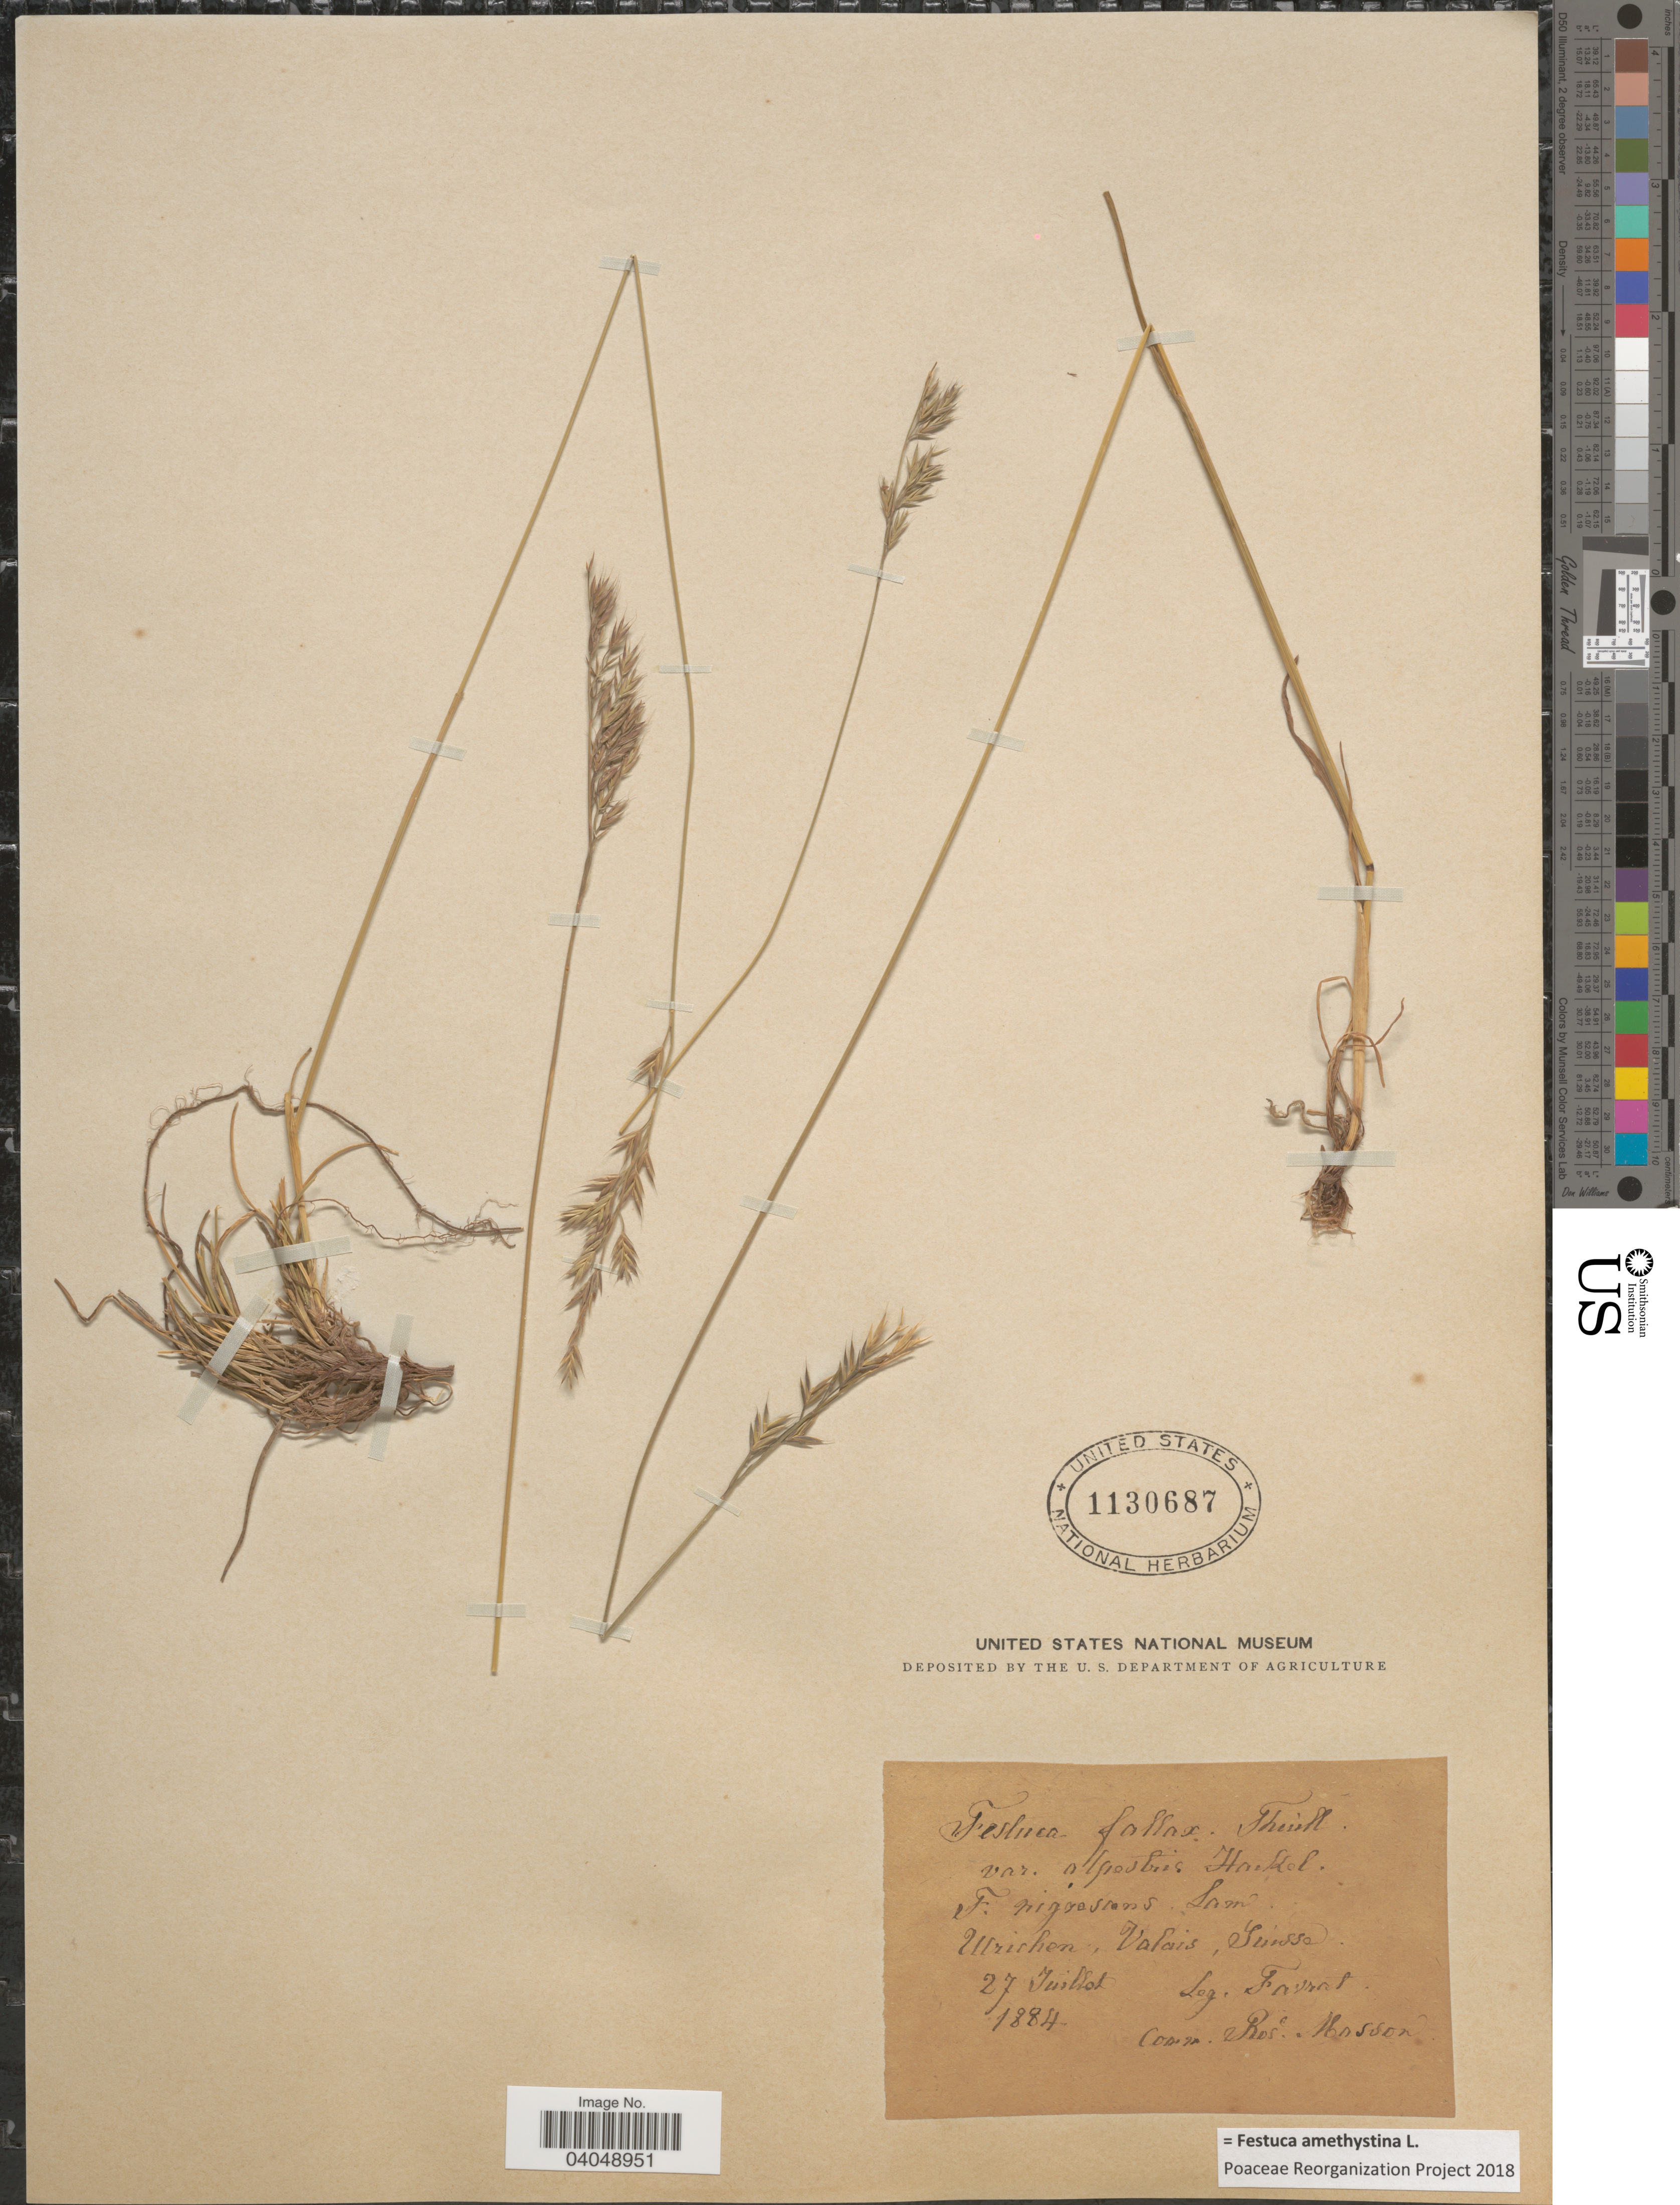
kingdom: Plantae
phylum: Tracheophyta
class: Liliopsida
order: Poales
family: Poaceae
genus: Festuca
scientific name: Festuca amethystina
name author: L.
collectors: L. Favrat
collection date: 1884-07-27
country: Switzerland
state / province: Valais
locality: Ulrichen, Suisse.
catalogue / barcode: US 1130687